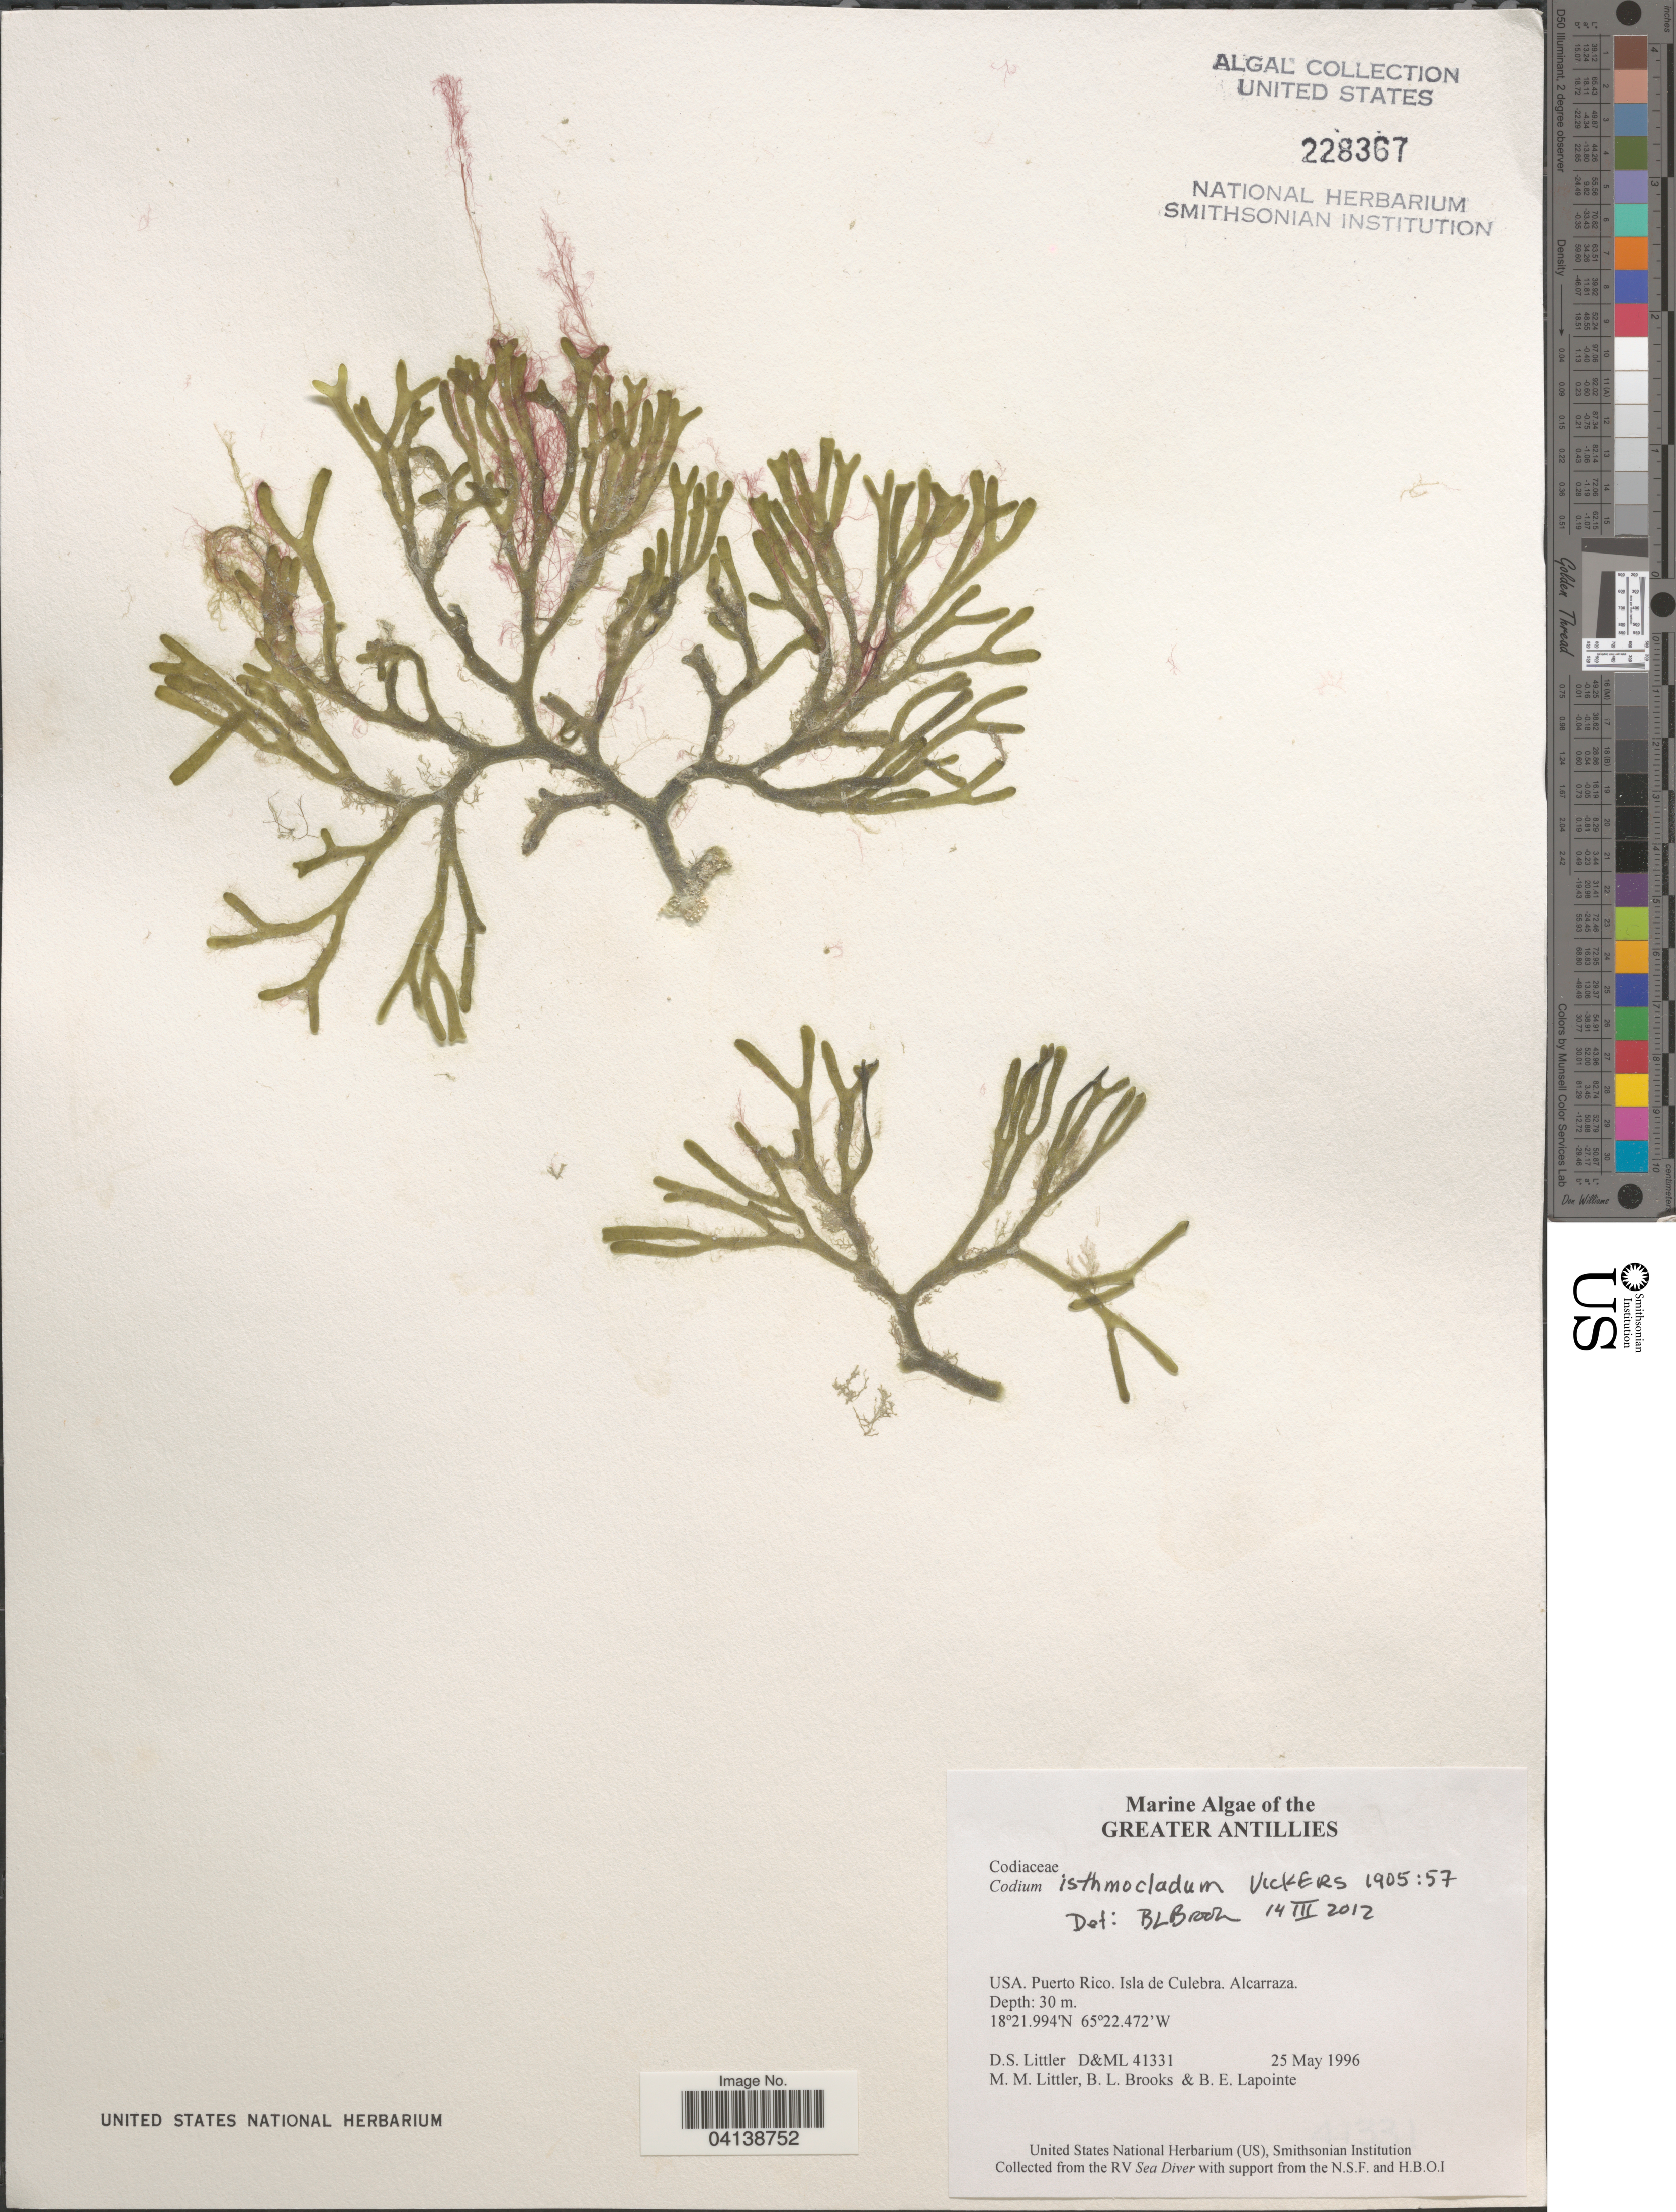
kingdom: Plantae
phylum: Chlorophyta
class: Ulvophyceae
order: Bryopsidales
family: Codiaceae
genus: Codium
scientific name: Codium isthmocladum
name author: Vickers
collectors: D. S. Littler, B. Brooks & B. Lapointe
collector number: D&ML41331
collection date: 1996-05-25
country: Puerto Rico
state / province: Culebra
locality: The Greater Antillies. Isla de Culebra. Alcarraza.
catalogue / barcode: US 228367